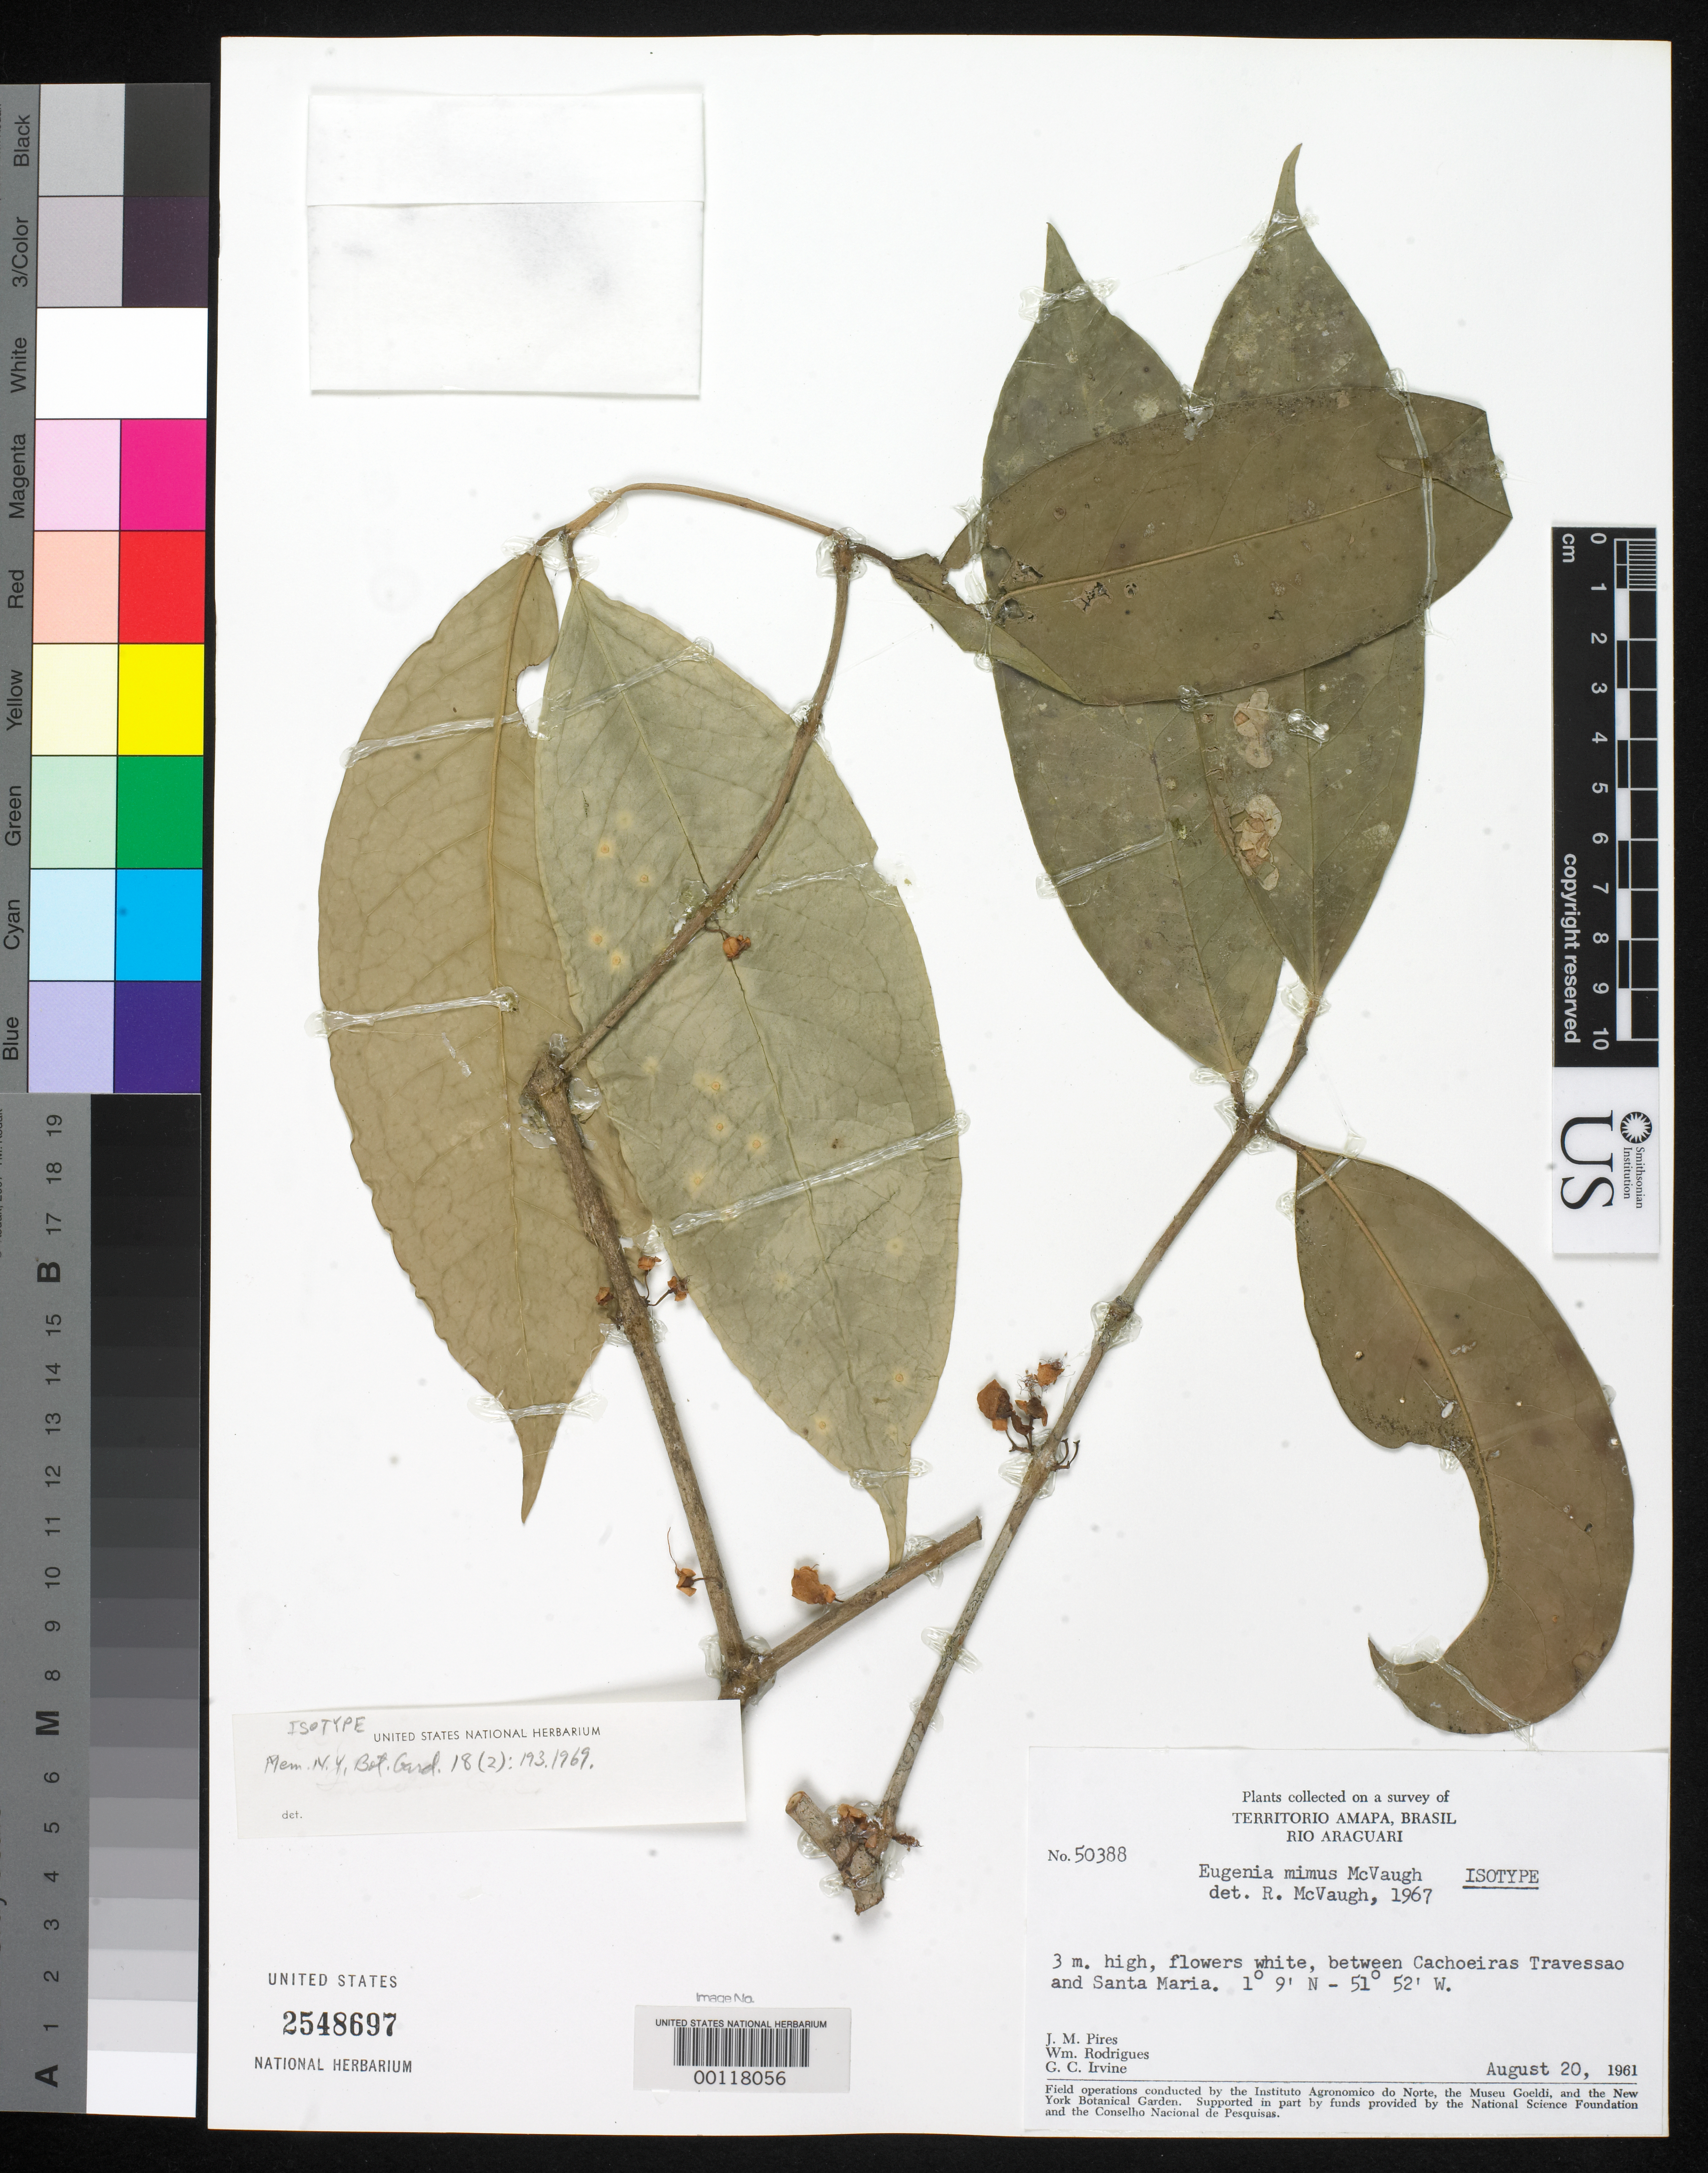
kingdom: Plantae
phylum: Tracheophyta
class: Magnoliopsida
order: Myrtales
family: Myrtaceae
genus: Eugenia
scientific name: Eugenia mimus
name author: McVaugh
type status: Isotype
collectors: J. M. Pires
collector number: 50388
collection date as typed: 20 Aug 1961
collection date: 1961-08-20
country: Brazil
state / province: Amapá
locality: Rio Araguari between Cachoeiras Travessao and Santa Maria.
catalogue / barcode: US 2548697